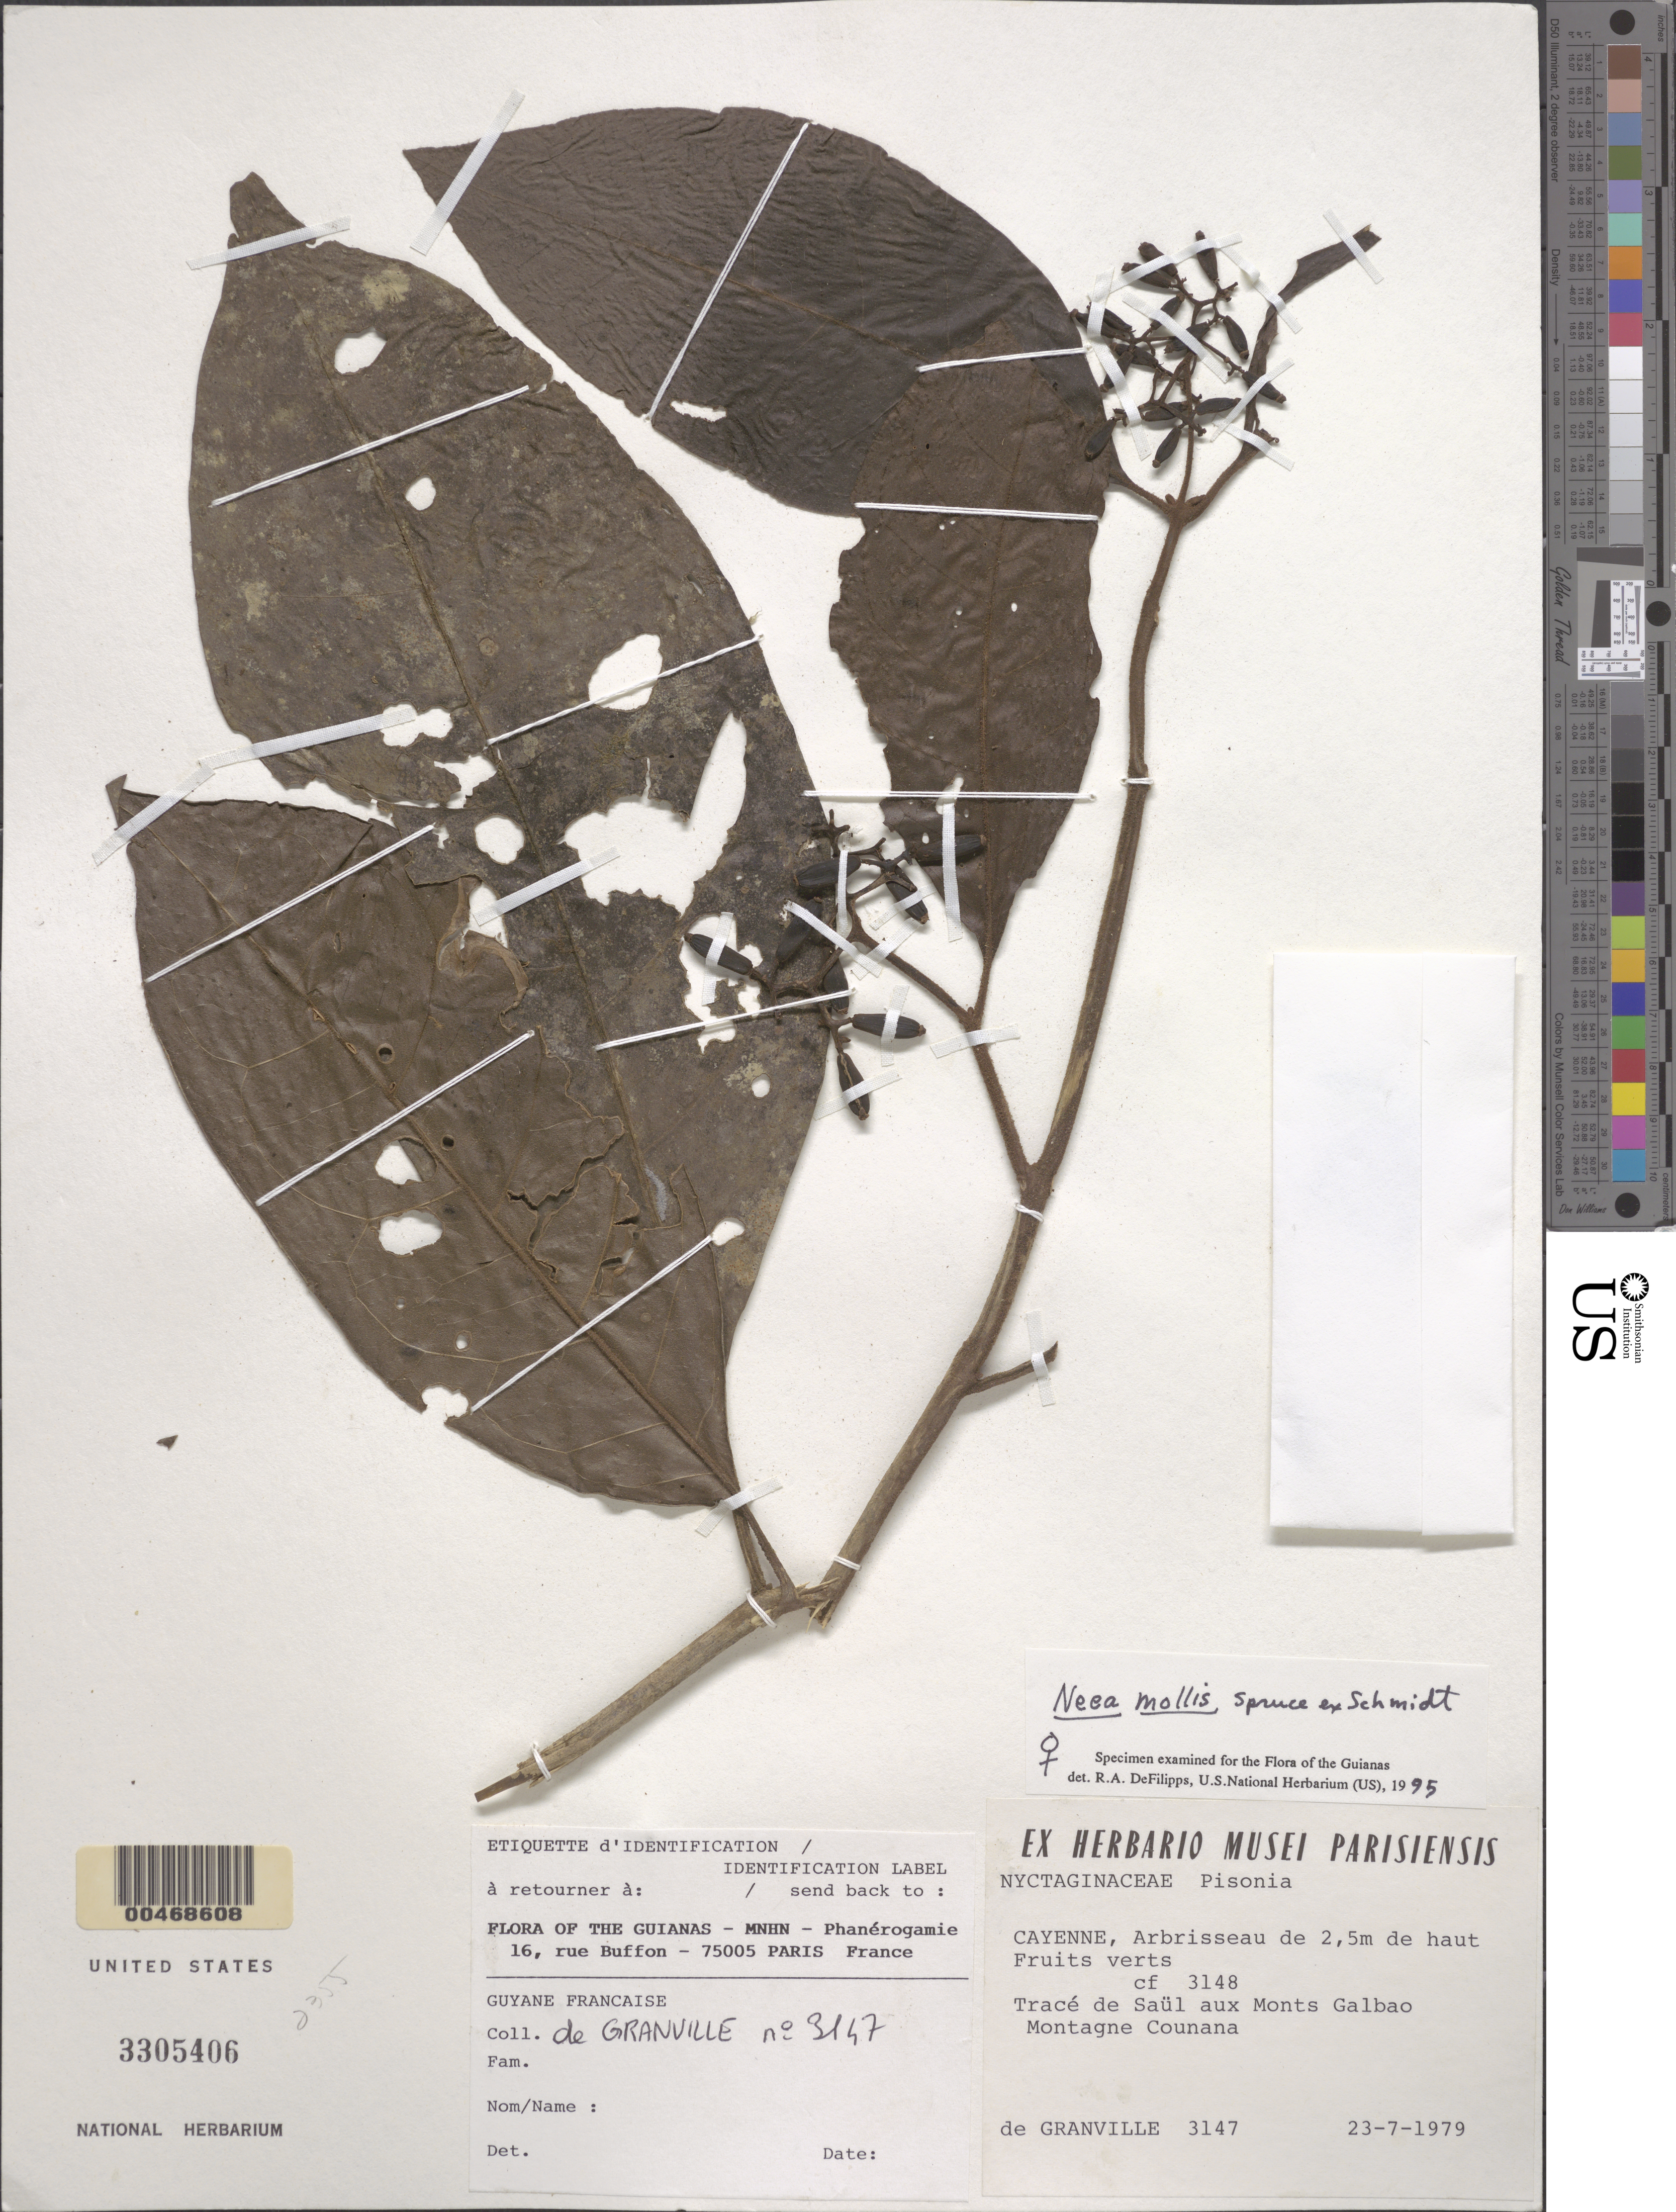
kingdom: Plantae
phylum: Tracheophyta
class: Magnoliopsida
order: Caryophyllales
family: Nyctaginaceae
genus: Neea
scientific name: Neea mollis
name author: Spruce ex J.A. Schmidt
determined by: DeFilipps, R. A.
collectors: J.-J. de Granville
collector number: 3147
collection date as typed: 23 Jul 1979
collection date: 1979-07-23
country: French Guiana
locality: Trail from Saül region to Counana Mt., Galbao Mts.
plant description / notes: CAY, P, U, US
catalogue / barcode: US 3305406